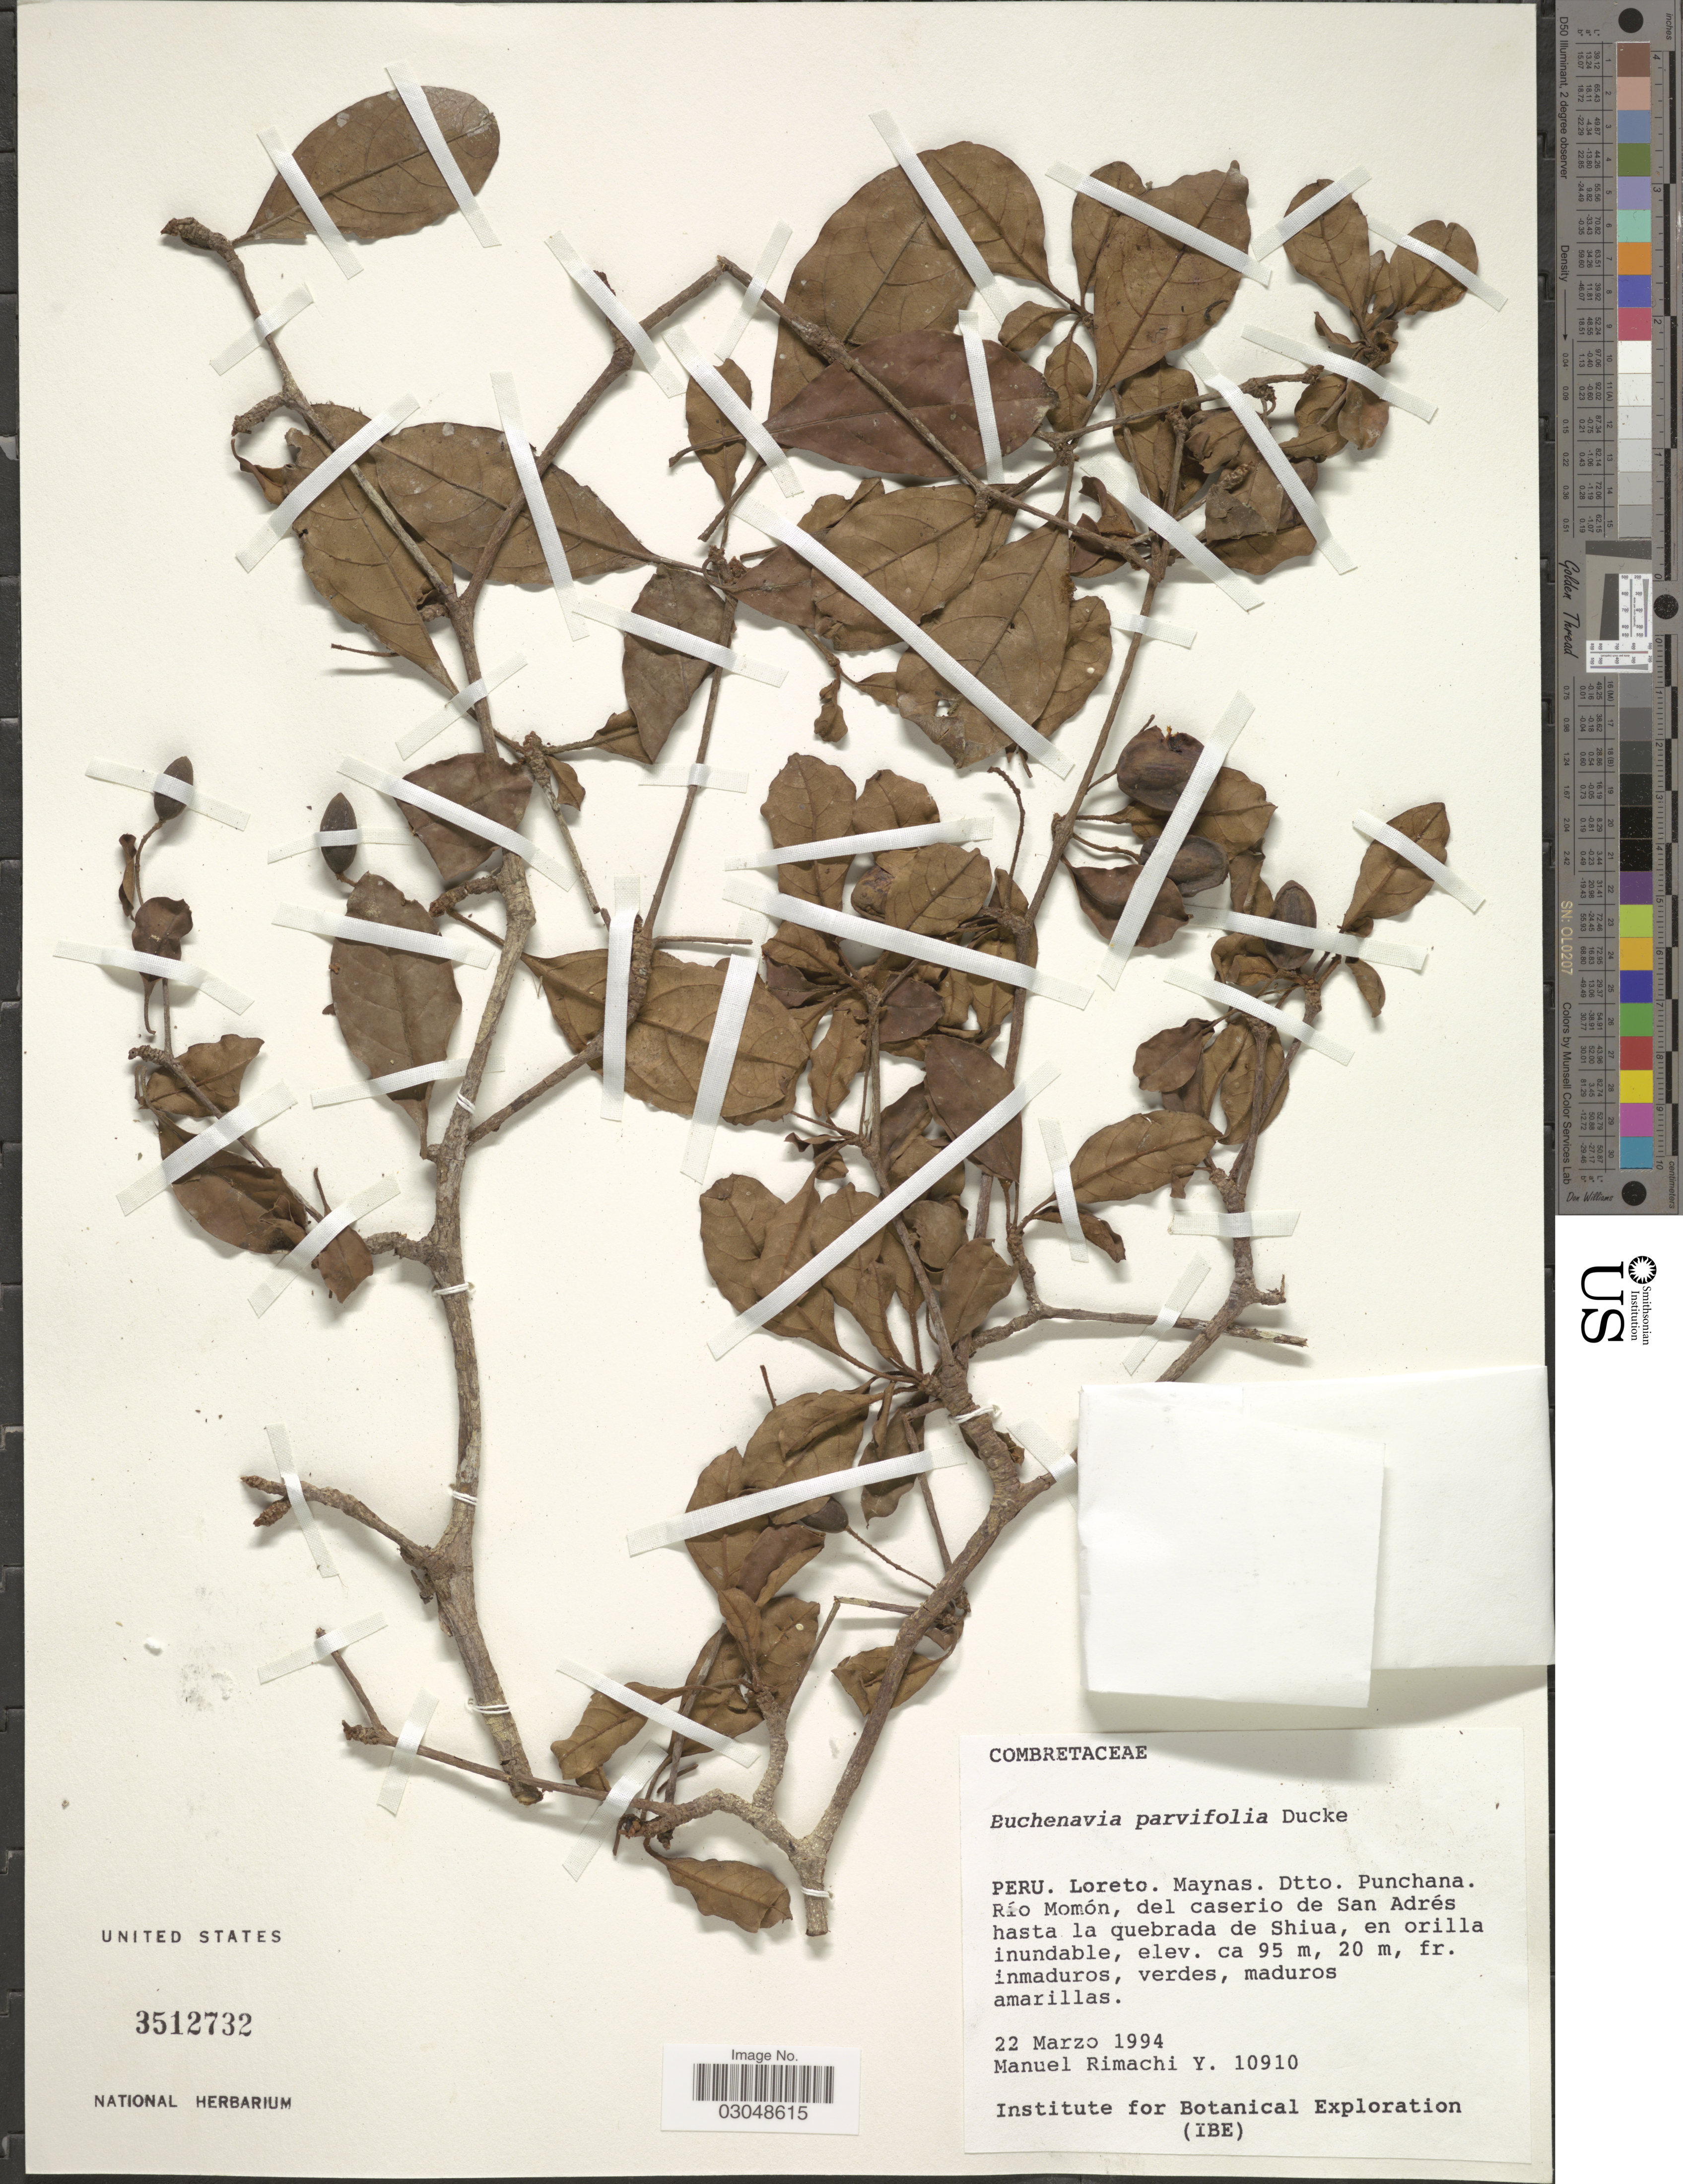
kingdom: Plantae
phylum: Tracheophyta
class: Magnoliopsida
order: Myrtales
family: Combretaceae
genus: Terminalia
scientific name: Terminalia parvifolia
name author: (Ducke) Gere & Boatwr.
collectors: M. Rimachi Y.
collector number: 10910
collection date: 1994-03-22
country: Peru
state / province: Loreto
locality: Maynas. Dtto. Punchana. Río Momón, del caserio de San Adrés hasta la quebrada de Shiua, en orilla inundable.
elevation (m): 95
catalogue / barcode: US 3512732